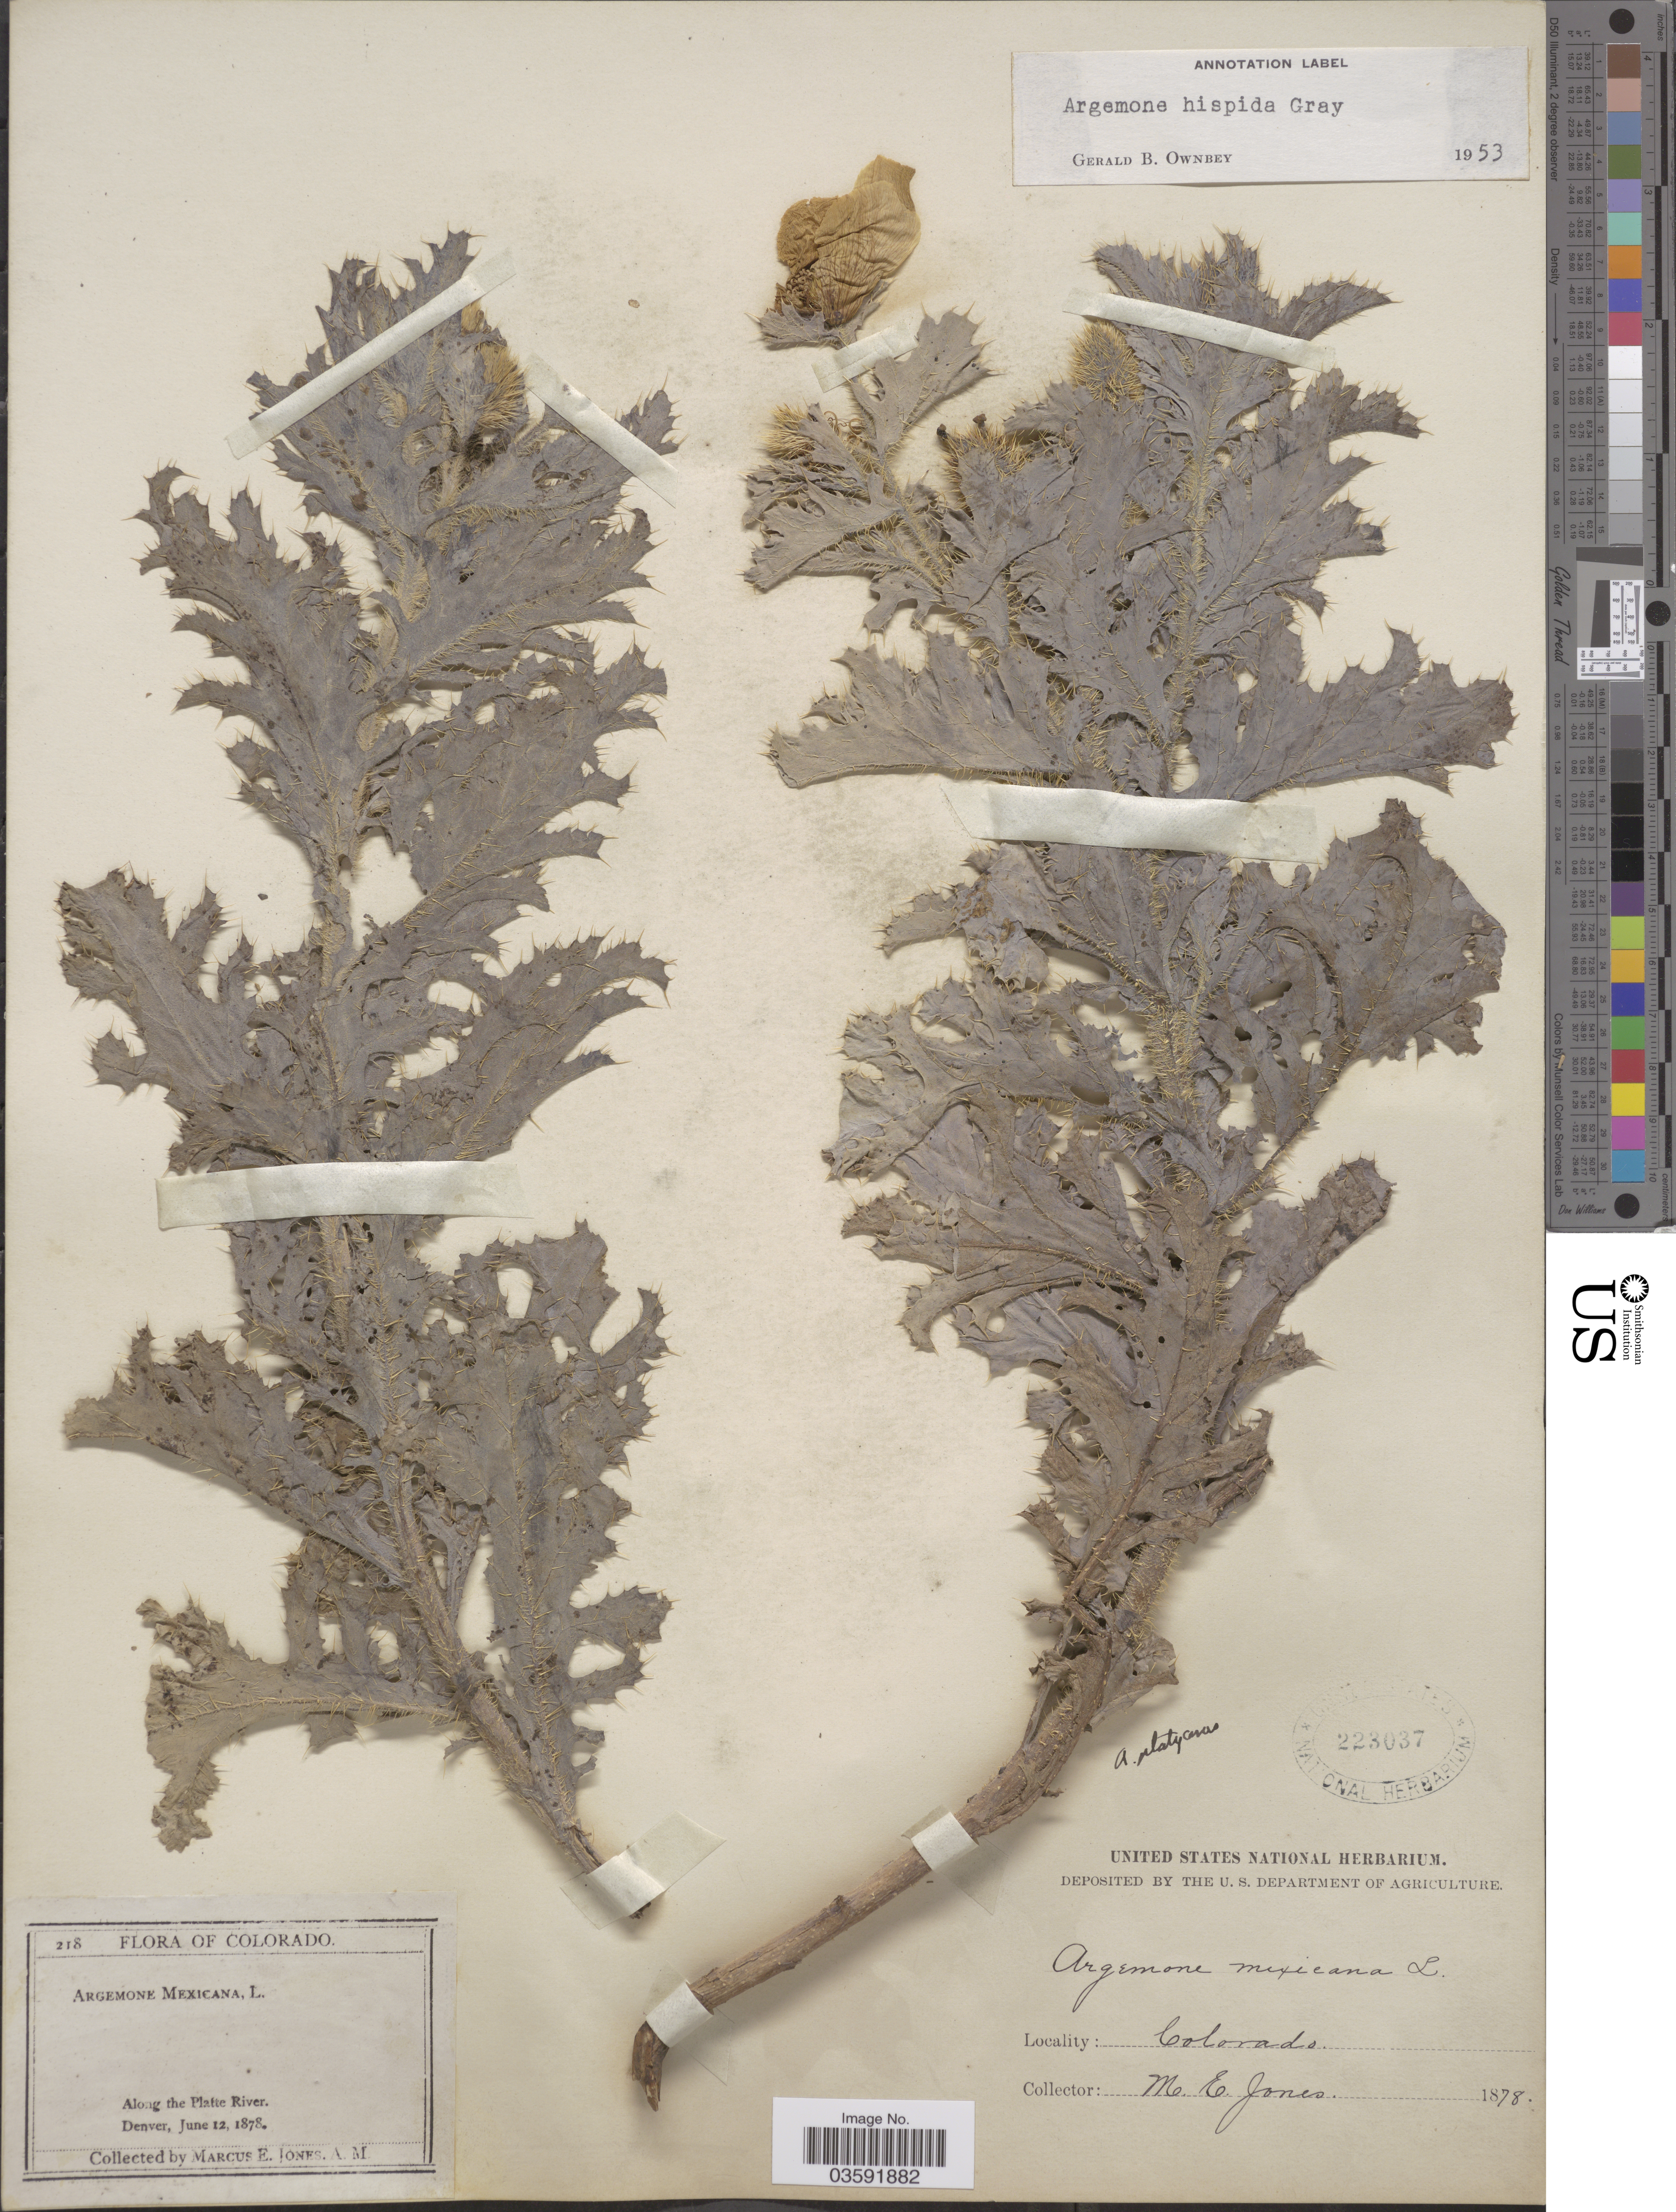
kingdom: Plantae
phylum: Tracheophyta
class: Magnoliopsida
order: Ranunculales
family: Papaveraceae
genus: Argemone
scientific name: Argemone hispida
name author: A. Gray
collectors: M. E. Jones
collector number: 218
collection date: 1878-06-12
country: United States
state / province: Colorado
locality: Along the Platte River, Denver.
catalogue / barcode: US 223037